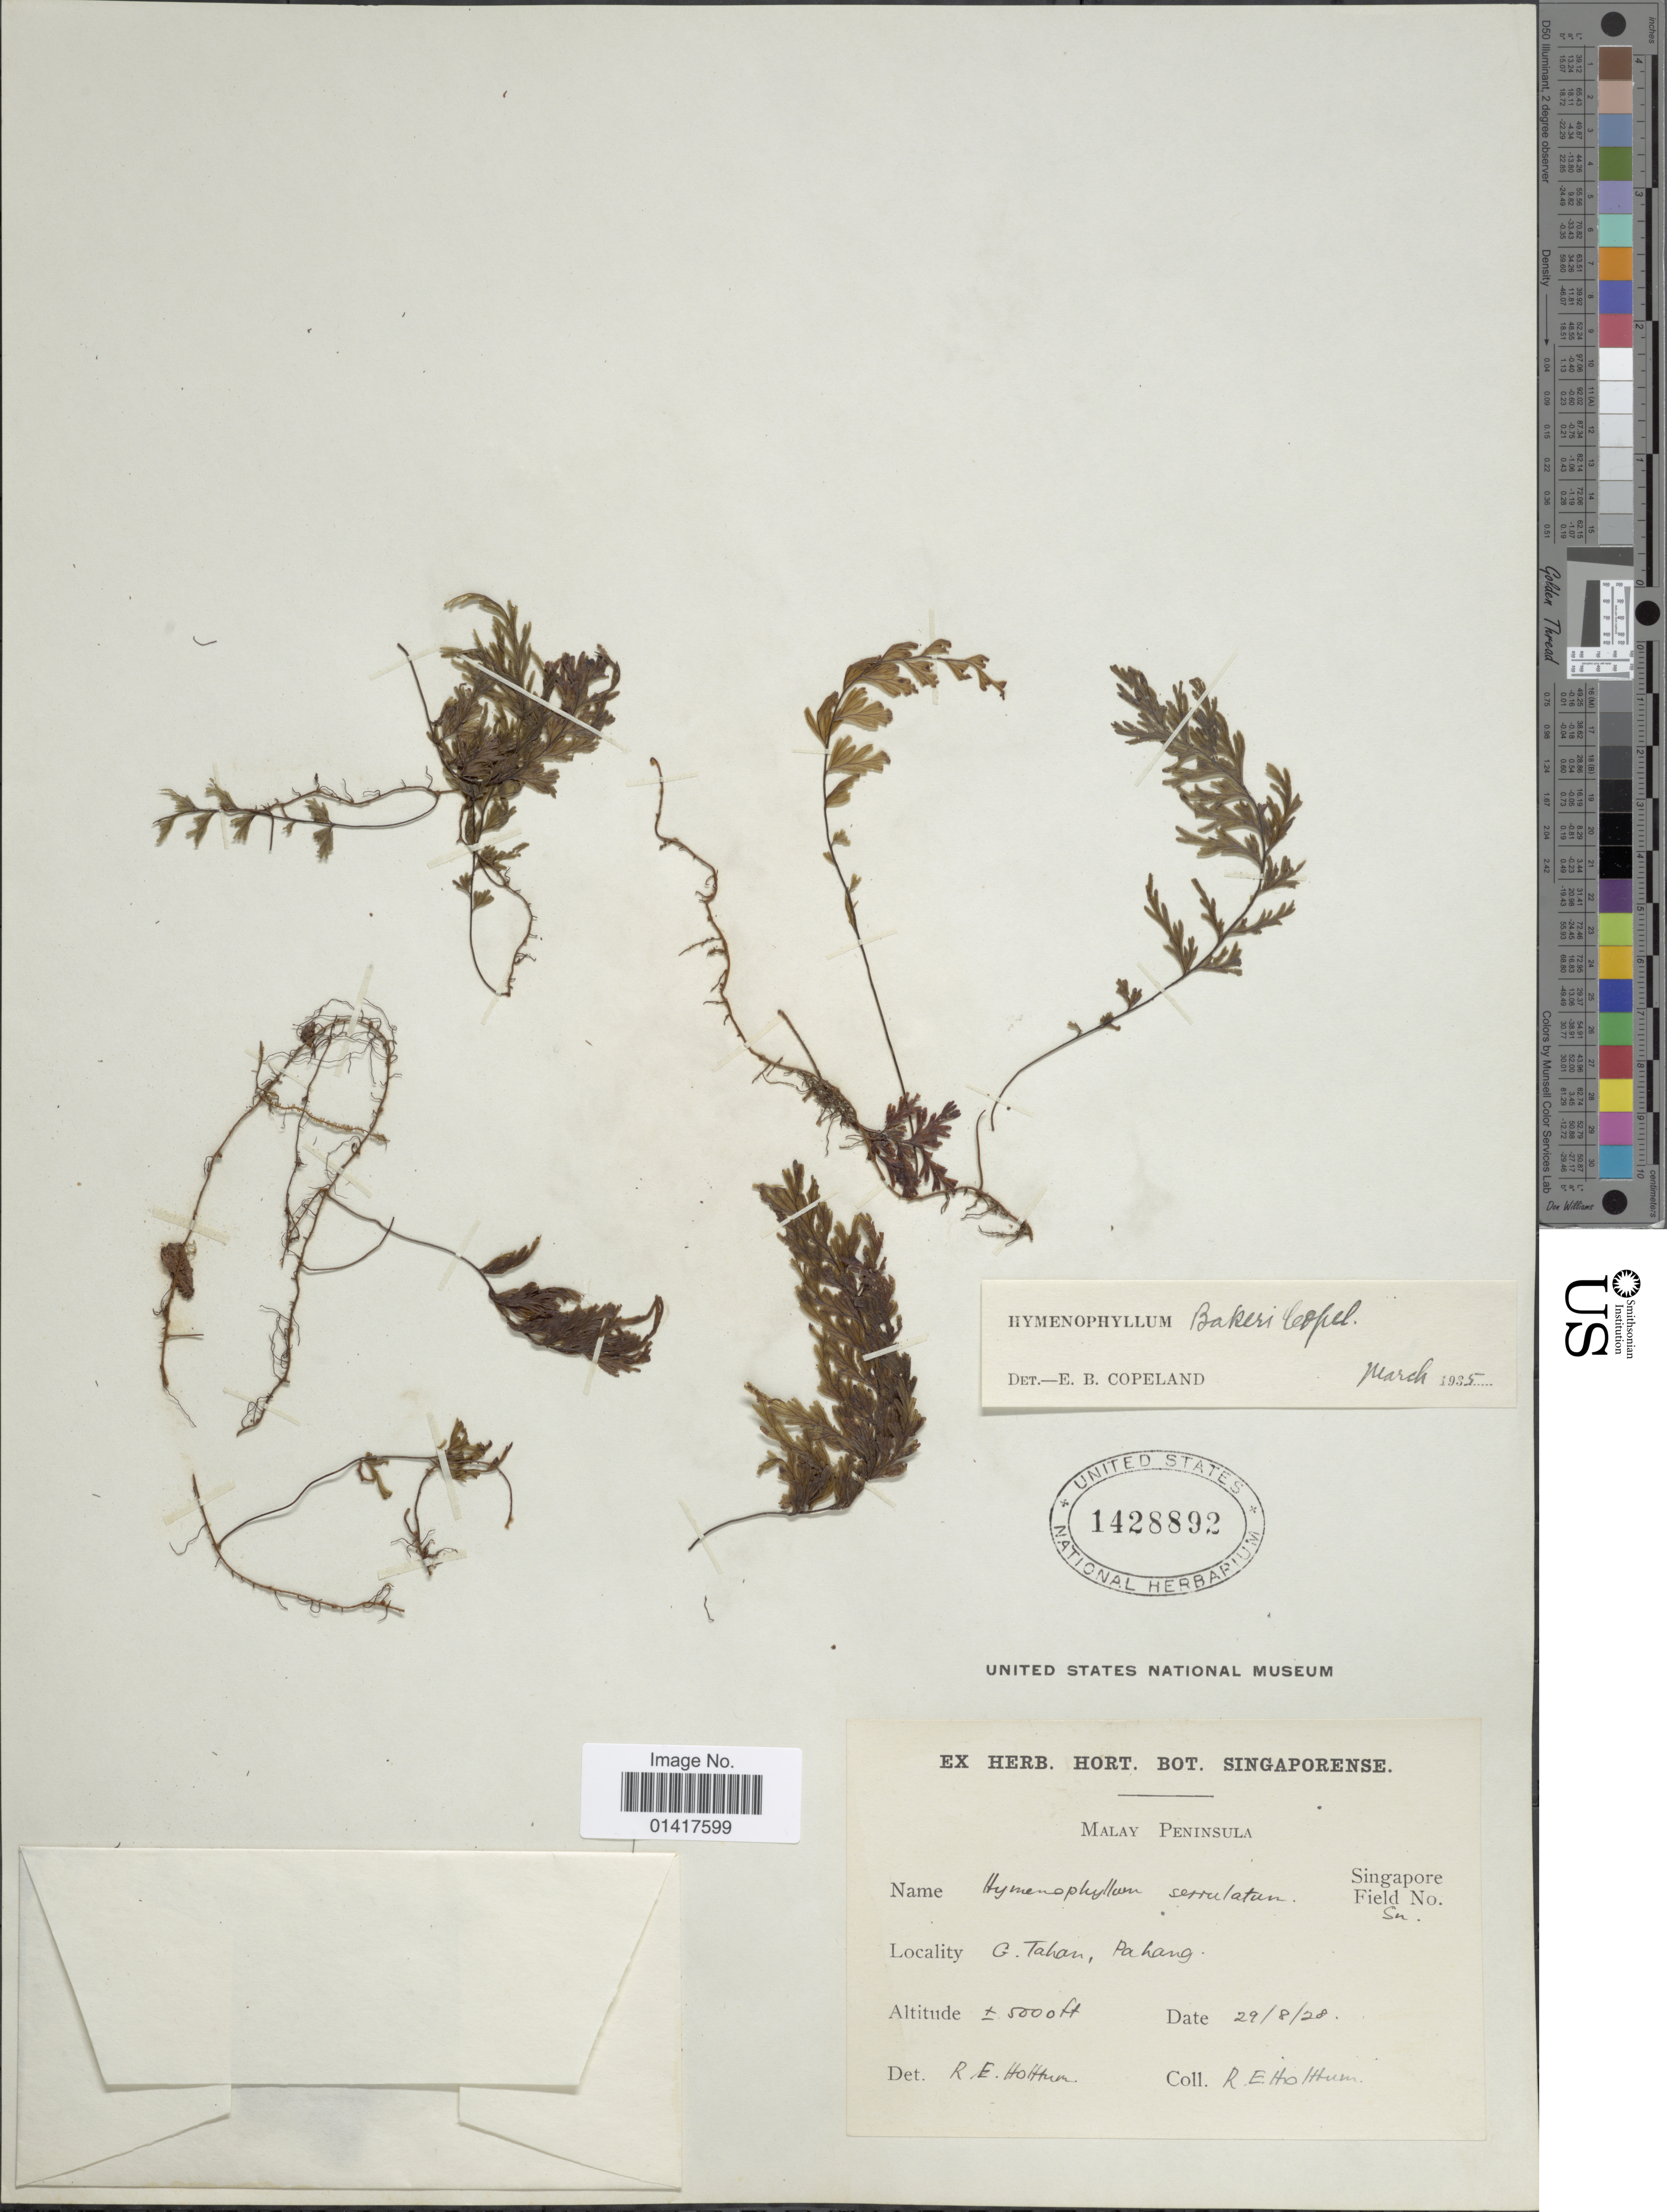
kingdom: Plantae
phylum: Tracheophyta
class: Polypodiopsida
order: Hymenophyllales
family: Hymenophyllaceae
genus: Hymenophyllum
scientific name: Hymenophyllum bakeri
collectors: R. E. Holttum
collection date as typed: Transcribed d/m/y: 29/8/28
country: Malaysia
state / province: Pahang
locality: Malay Peninsula, G. Tahan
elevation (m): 1524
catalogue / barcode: US 1428892